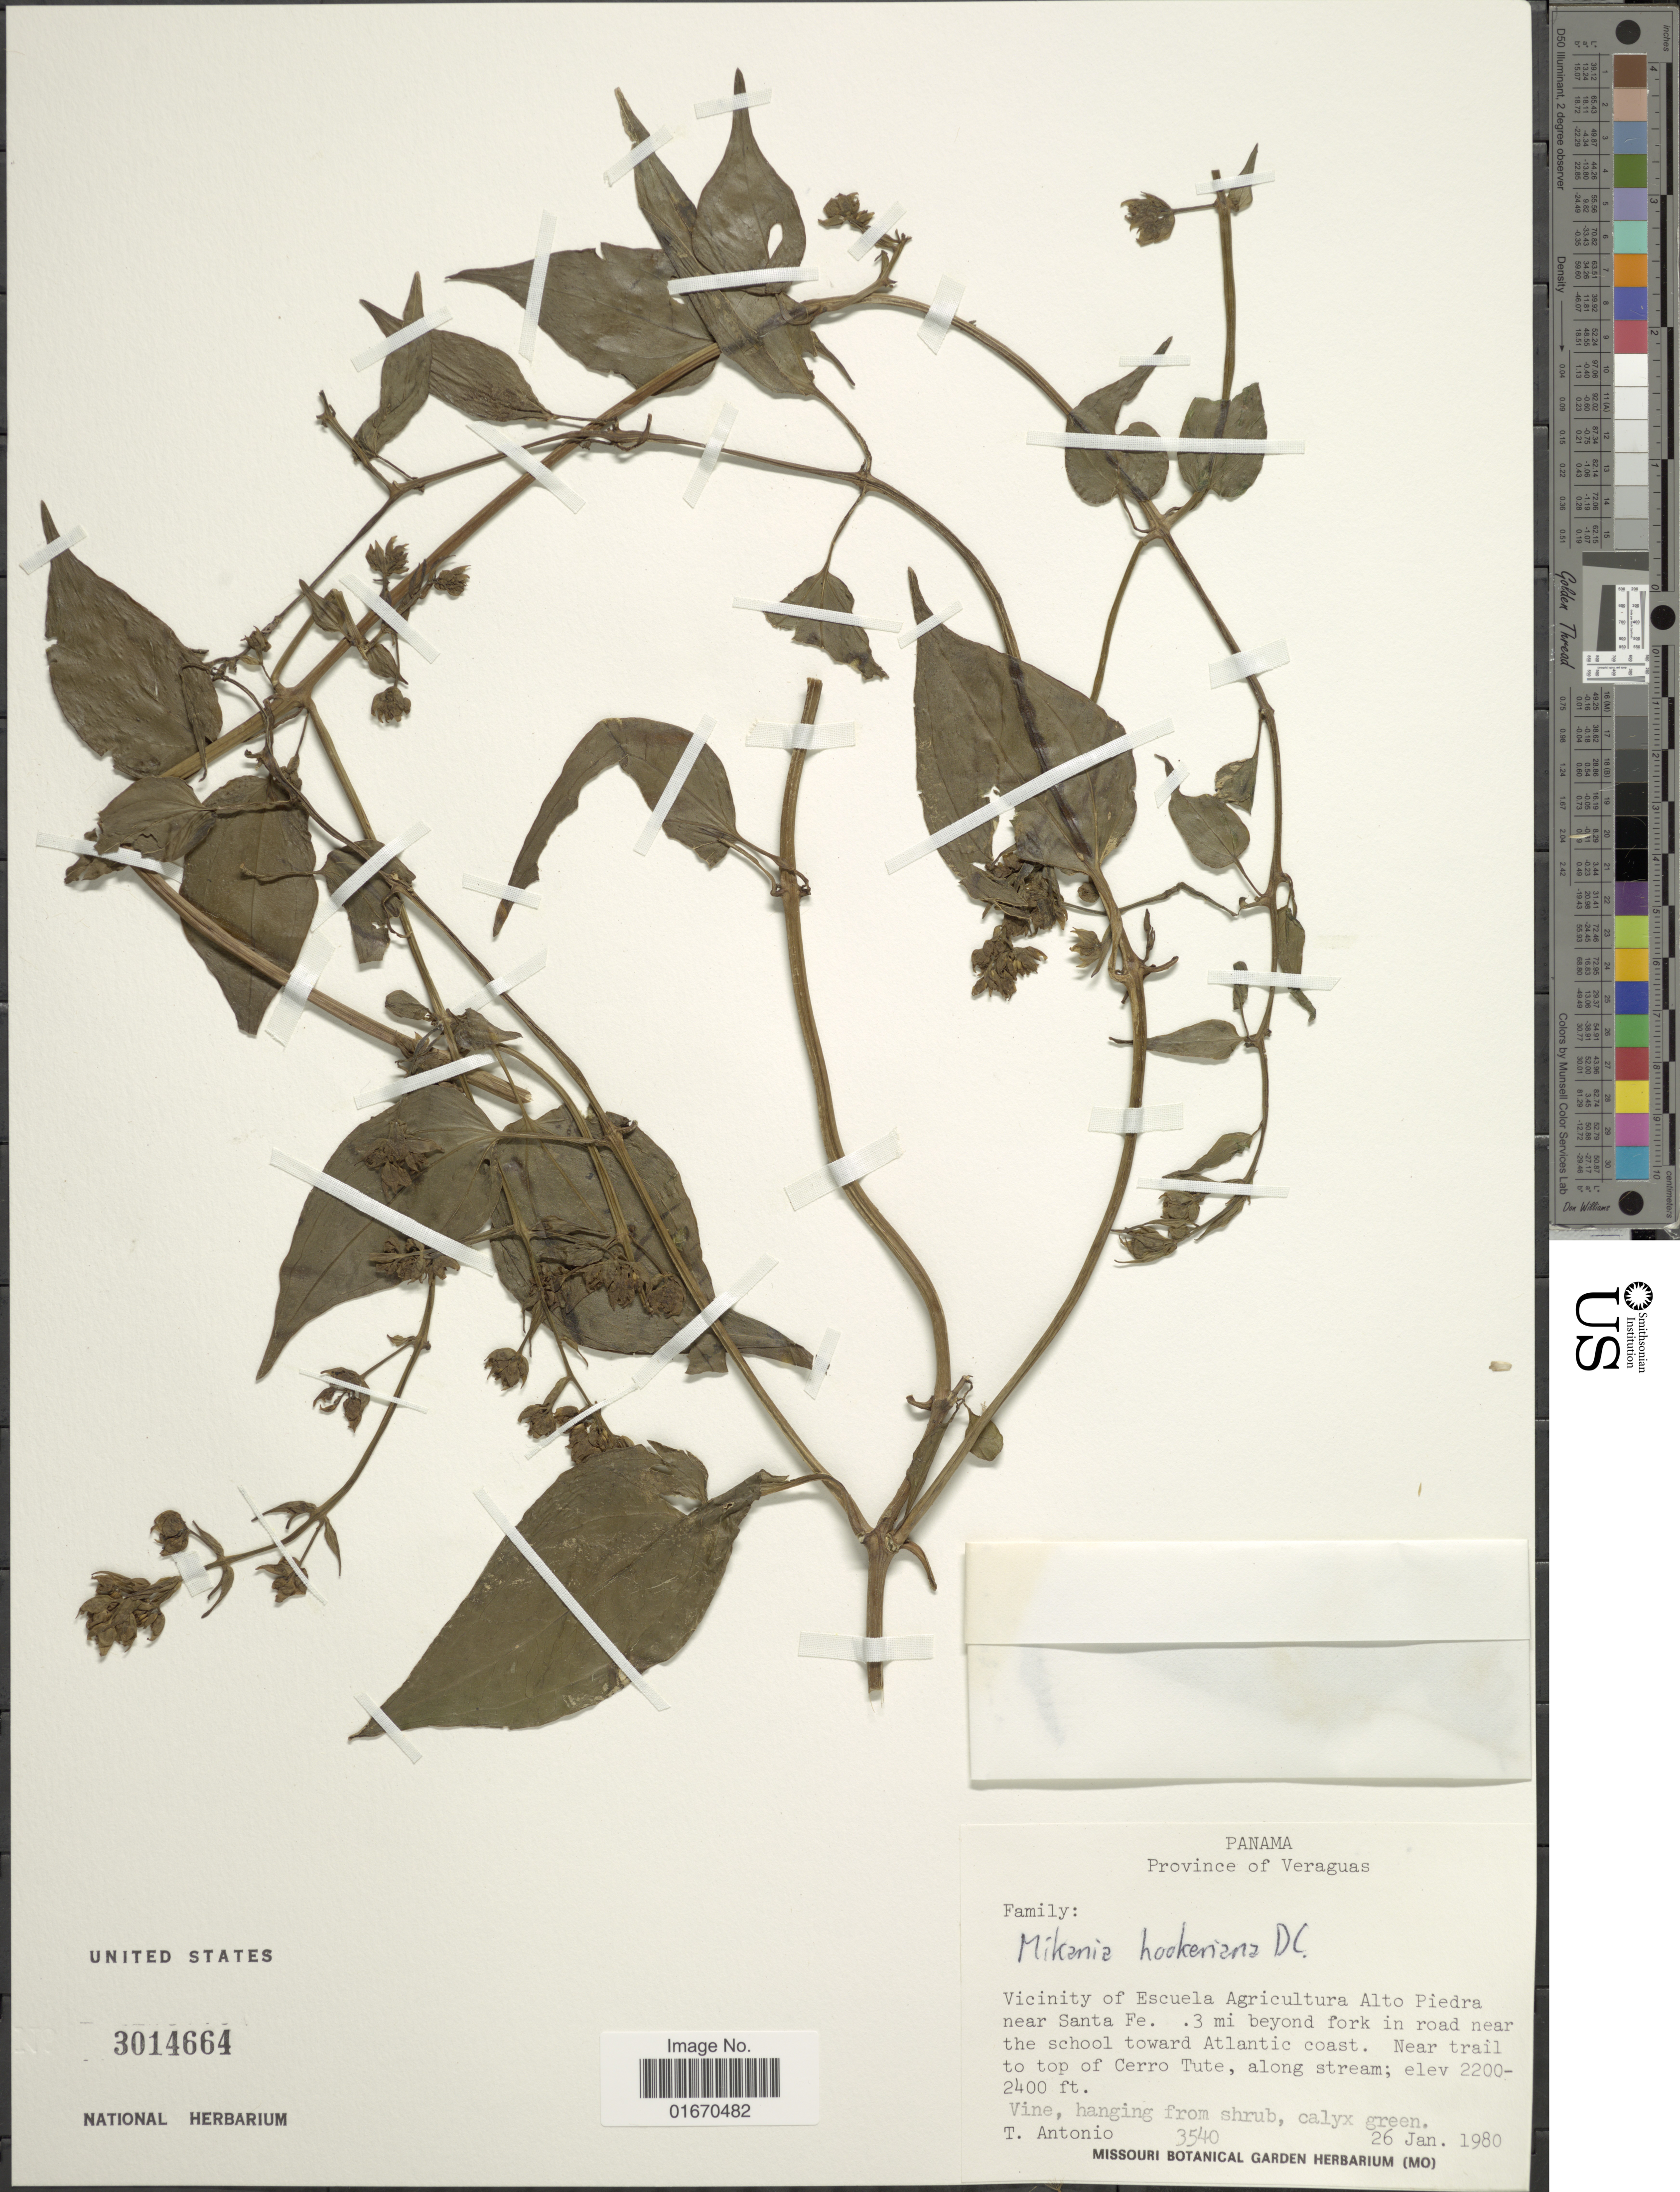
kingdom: Plantae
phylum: Tracheophyta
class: Magnoliopsida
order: Asterales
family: Asteraceae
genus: Mikania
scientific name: Mikania hookeriana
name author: DC.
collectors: T. Antonio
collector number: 3540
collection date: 1980-01-26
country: Panama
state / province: Veraguas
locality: Vicinity of Escuela Agricultura Alto Piedra near Santa Fe, 3 mi beyond fork in road near the school toward Atlantic coast, near trail to top of Cerro Tute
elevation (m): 671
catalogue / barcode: US 3014664